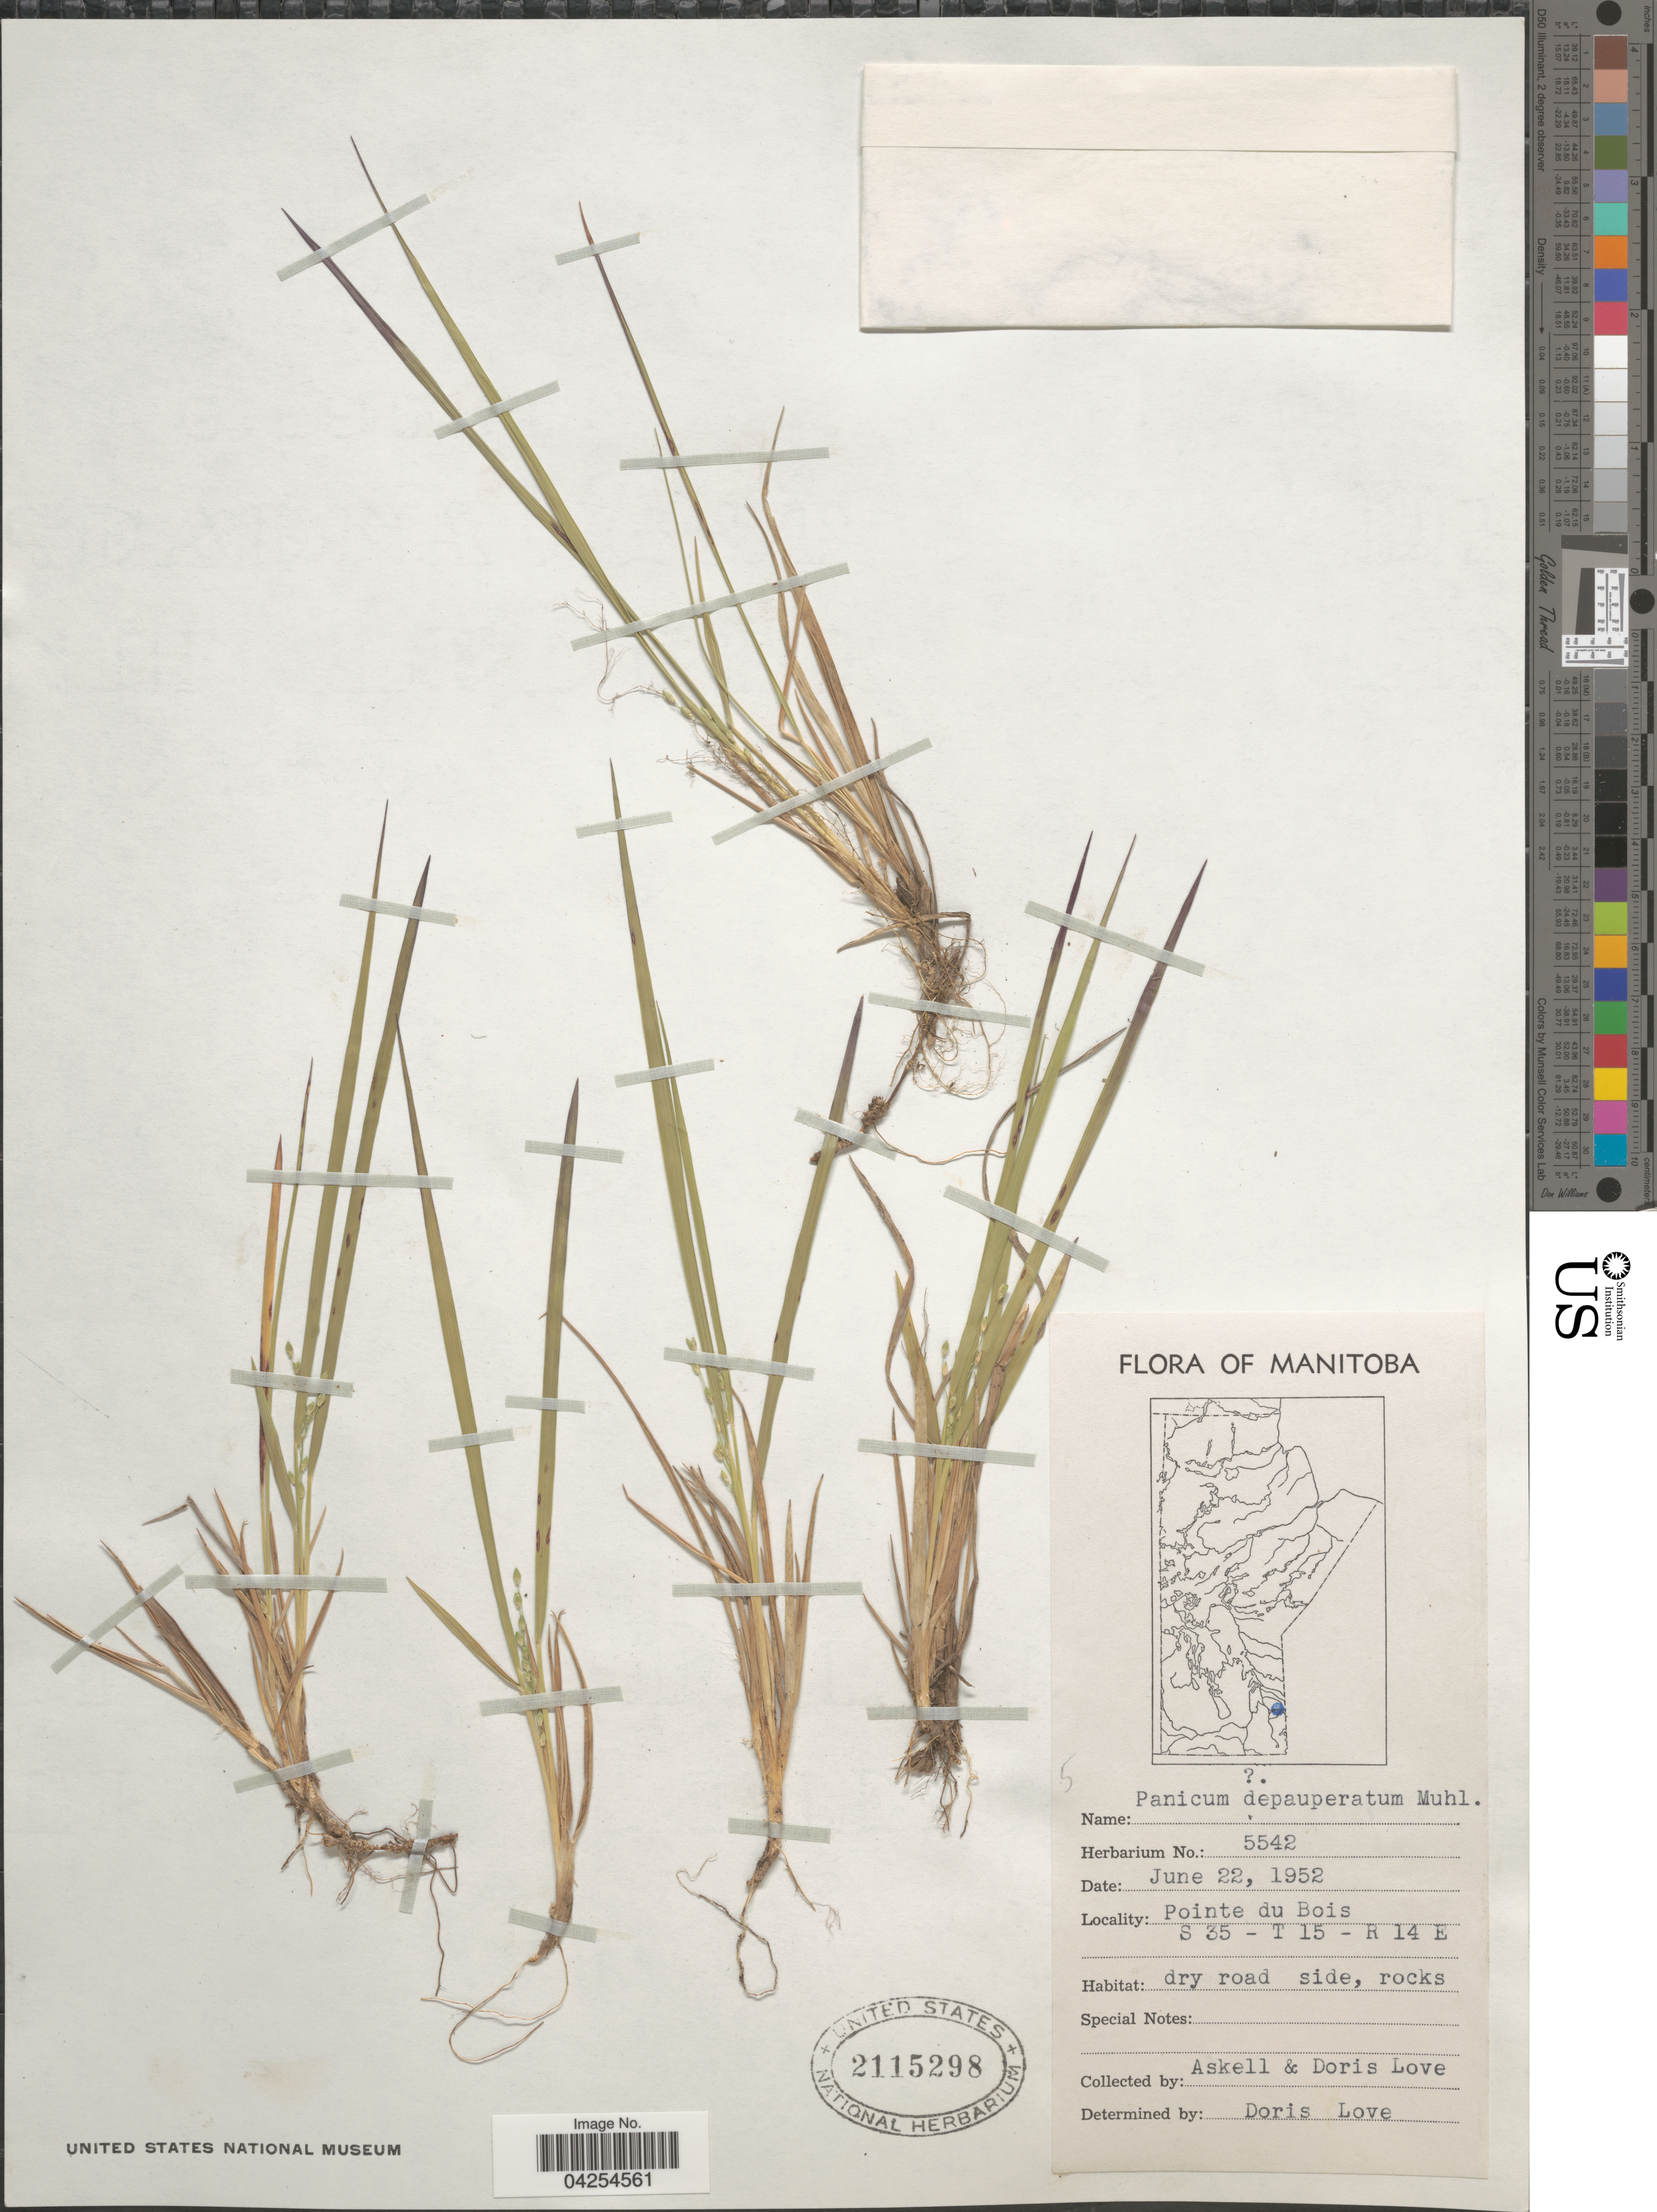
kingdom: Plantae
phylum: Tracheophyta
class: Liliopsida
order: Poales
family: Poaceae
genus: Dichanthelium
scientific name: Dichanthelium depauperatum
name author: (Muhl.) Gould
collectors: Á. Löve & D. Löve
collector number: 5542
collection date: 1952-06-22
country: Canada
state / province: Manitoba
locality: Pointe du Bois S 35 - T 15 - R 14 E.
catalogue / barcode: US 2115298